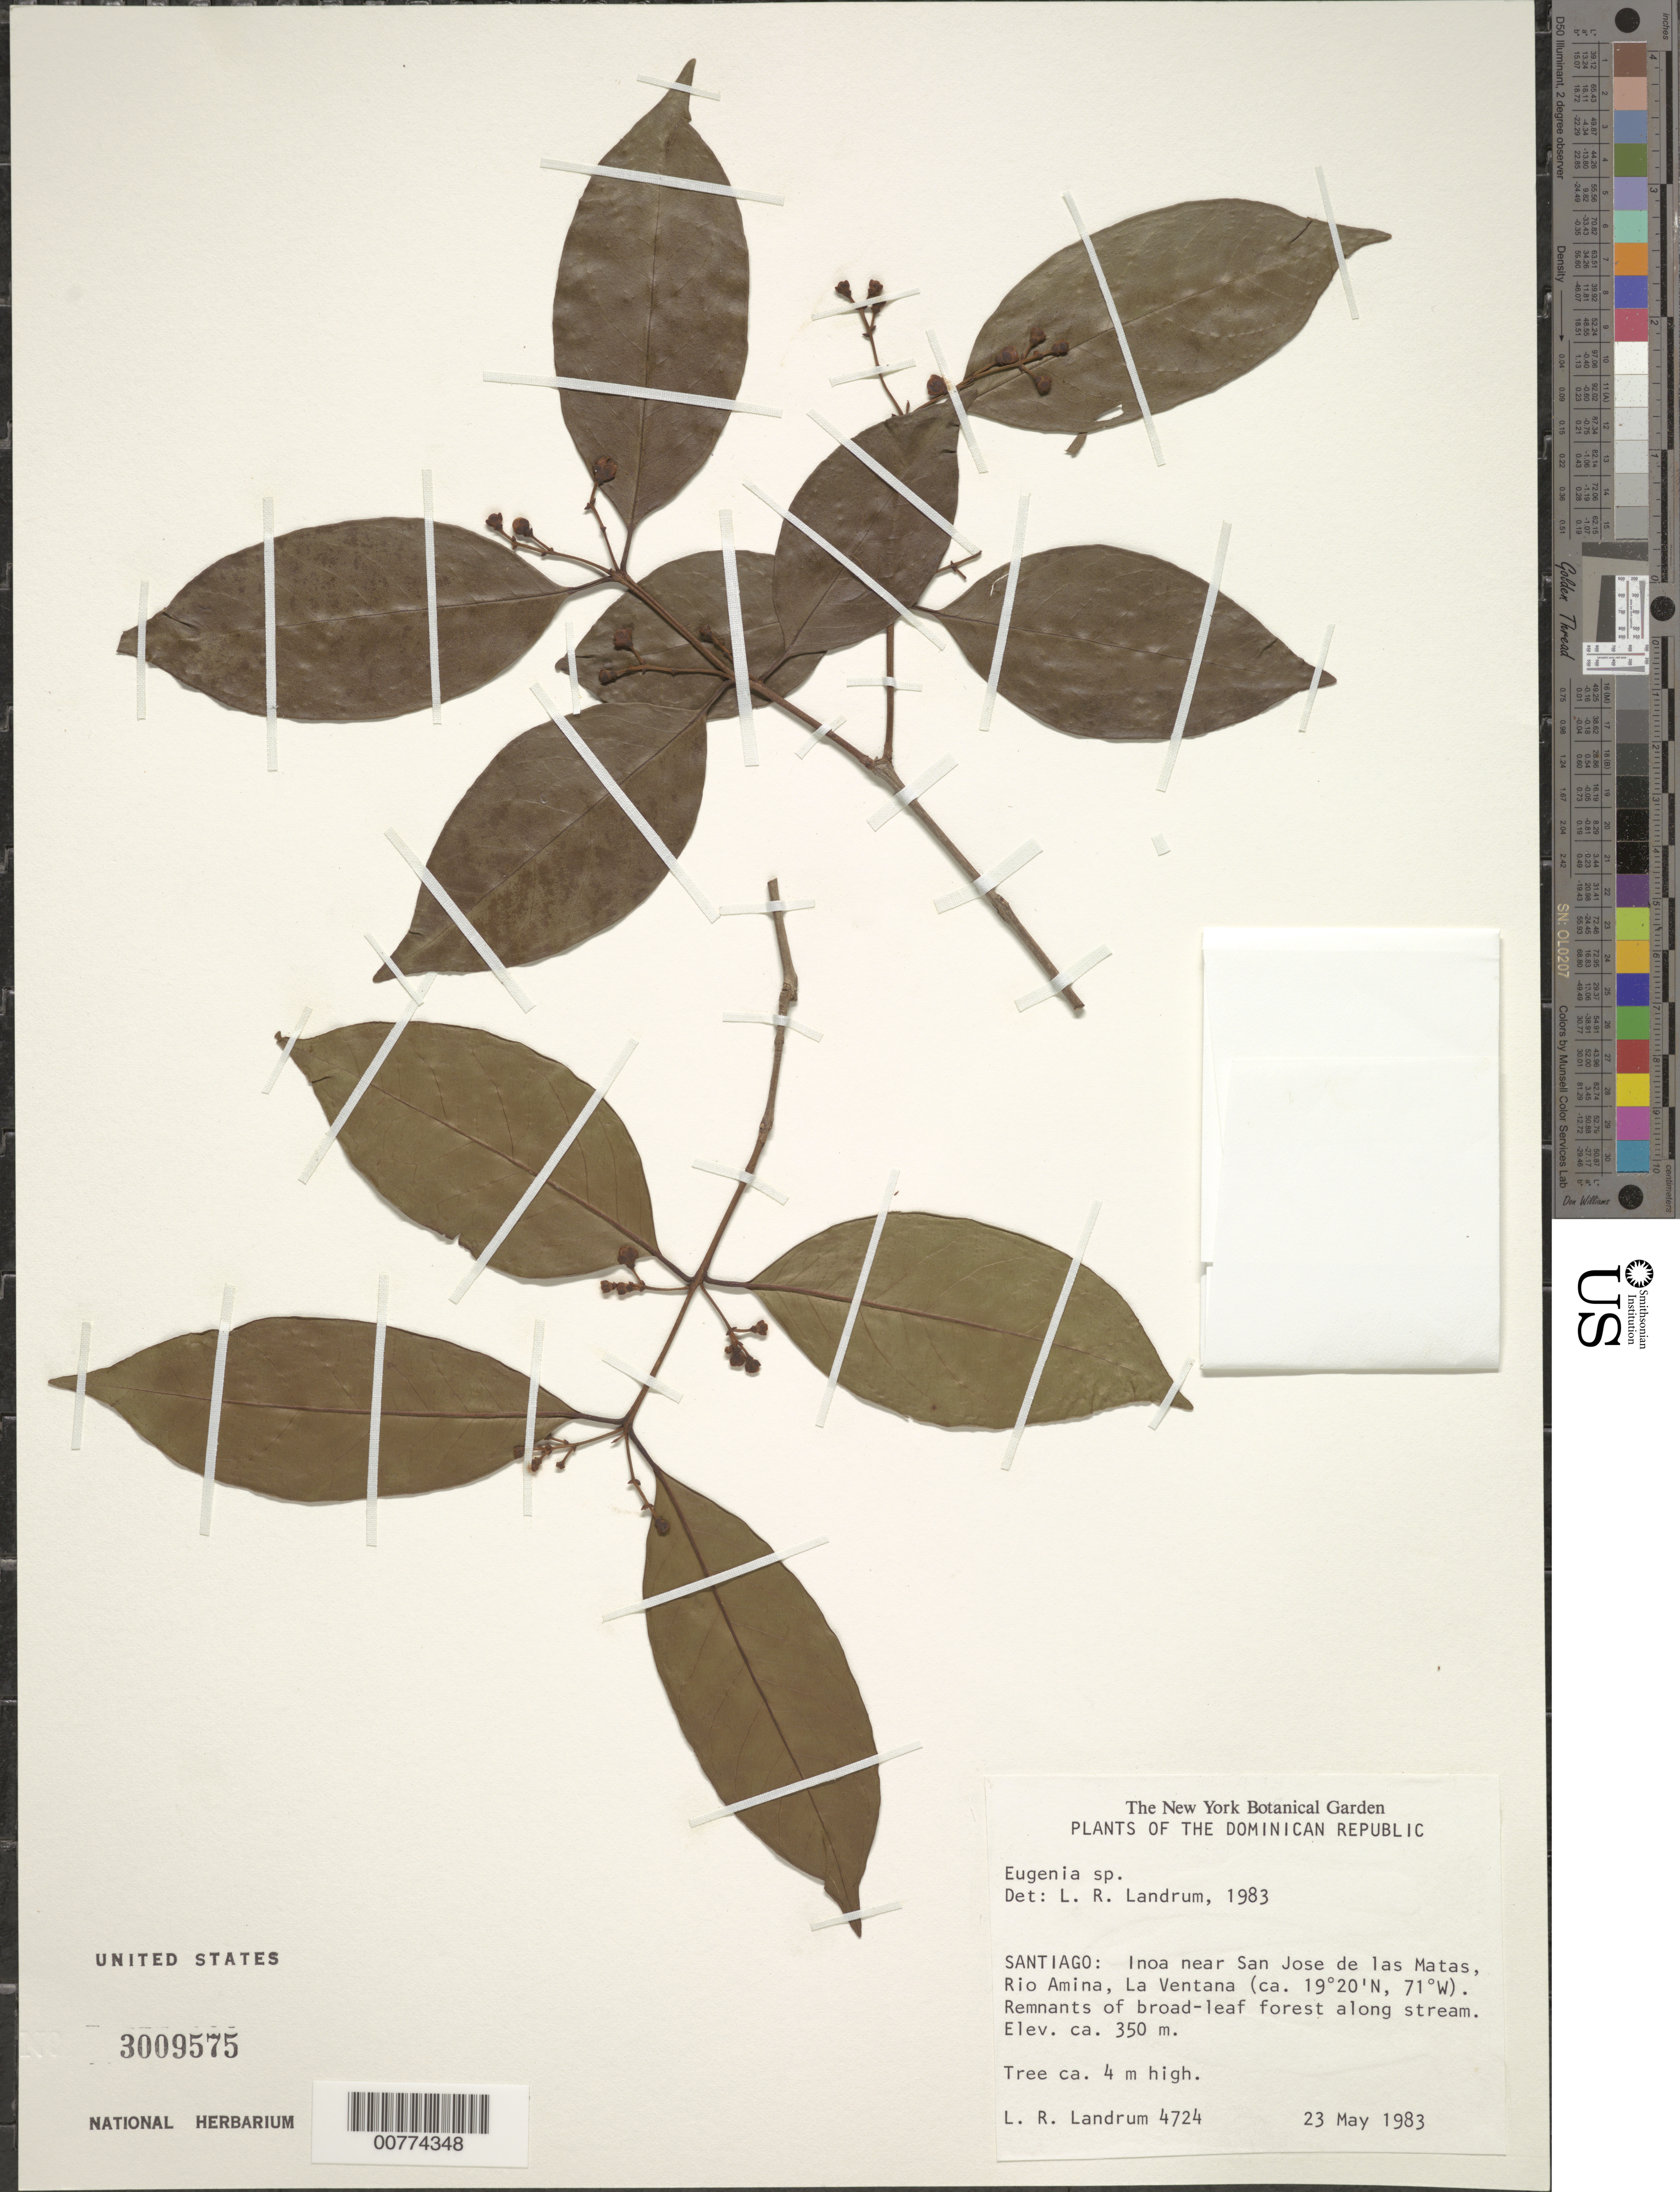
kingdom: Plantae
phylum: Tracheophyta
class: Magnoliopsida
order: Myrtales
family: Myrtaceae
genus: Eugenia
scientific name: Eugenia sp.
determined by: Landrum, L. R.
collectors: L. R. Landrum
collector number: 4724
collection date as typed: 23 May 1983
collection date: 1983-05-23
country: Dominican Republic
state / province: Santiago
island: Hispaniola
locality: Inoa near San José de las Matas, Rio Amina, La Ventana.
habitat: Remnants of broad leaf forest along stream.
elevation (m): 350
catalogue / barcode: US 3009575